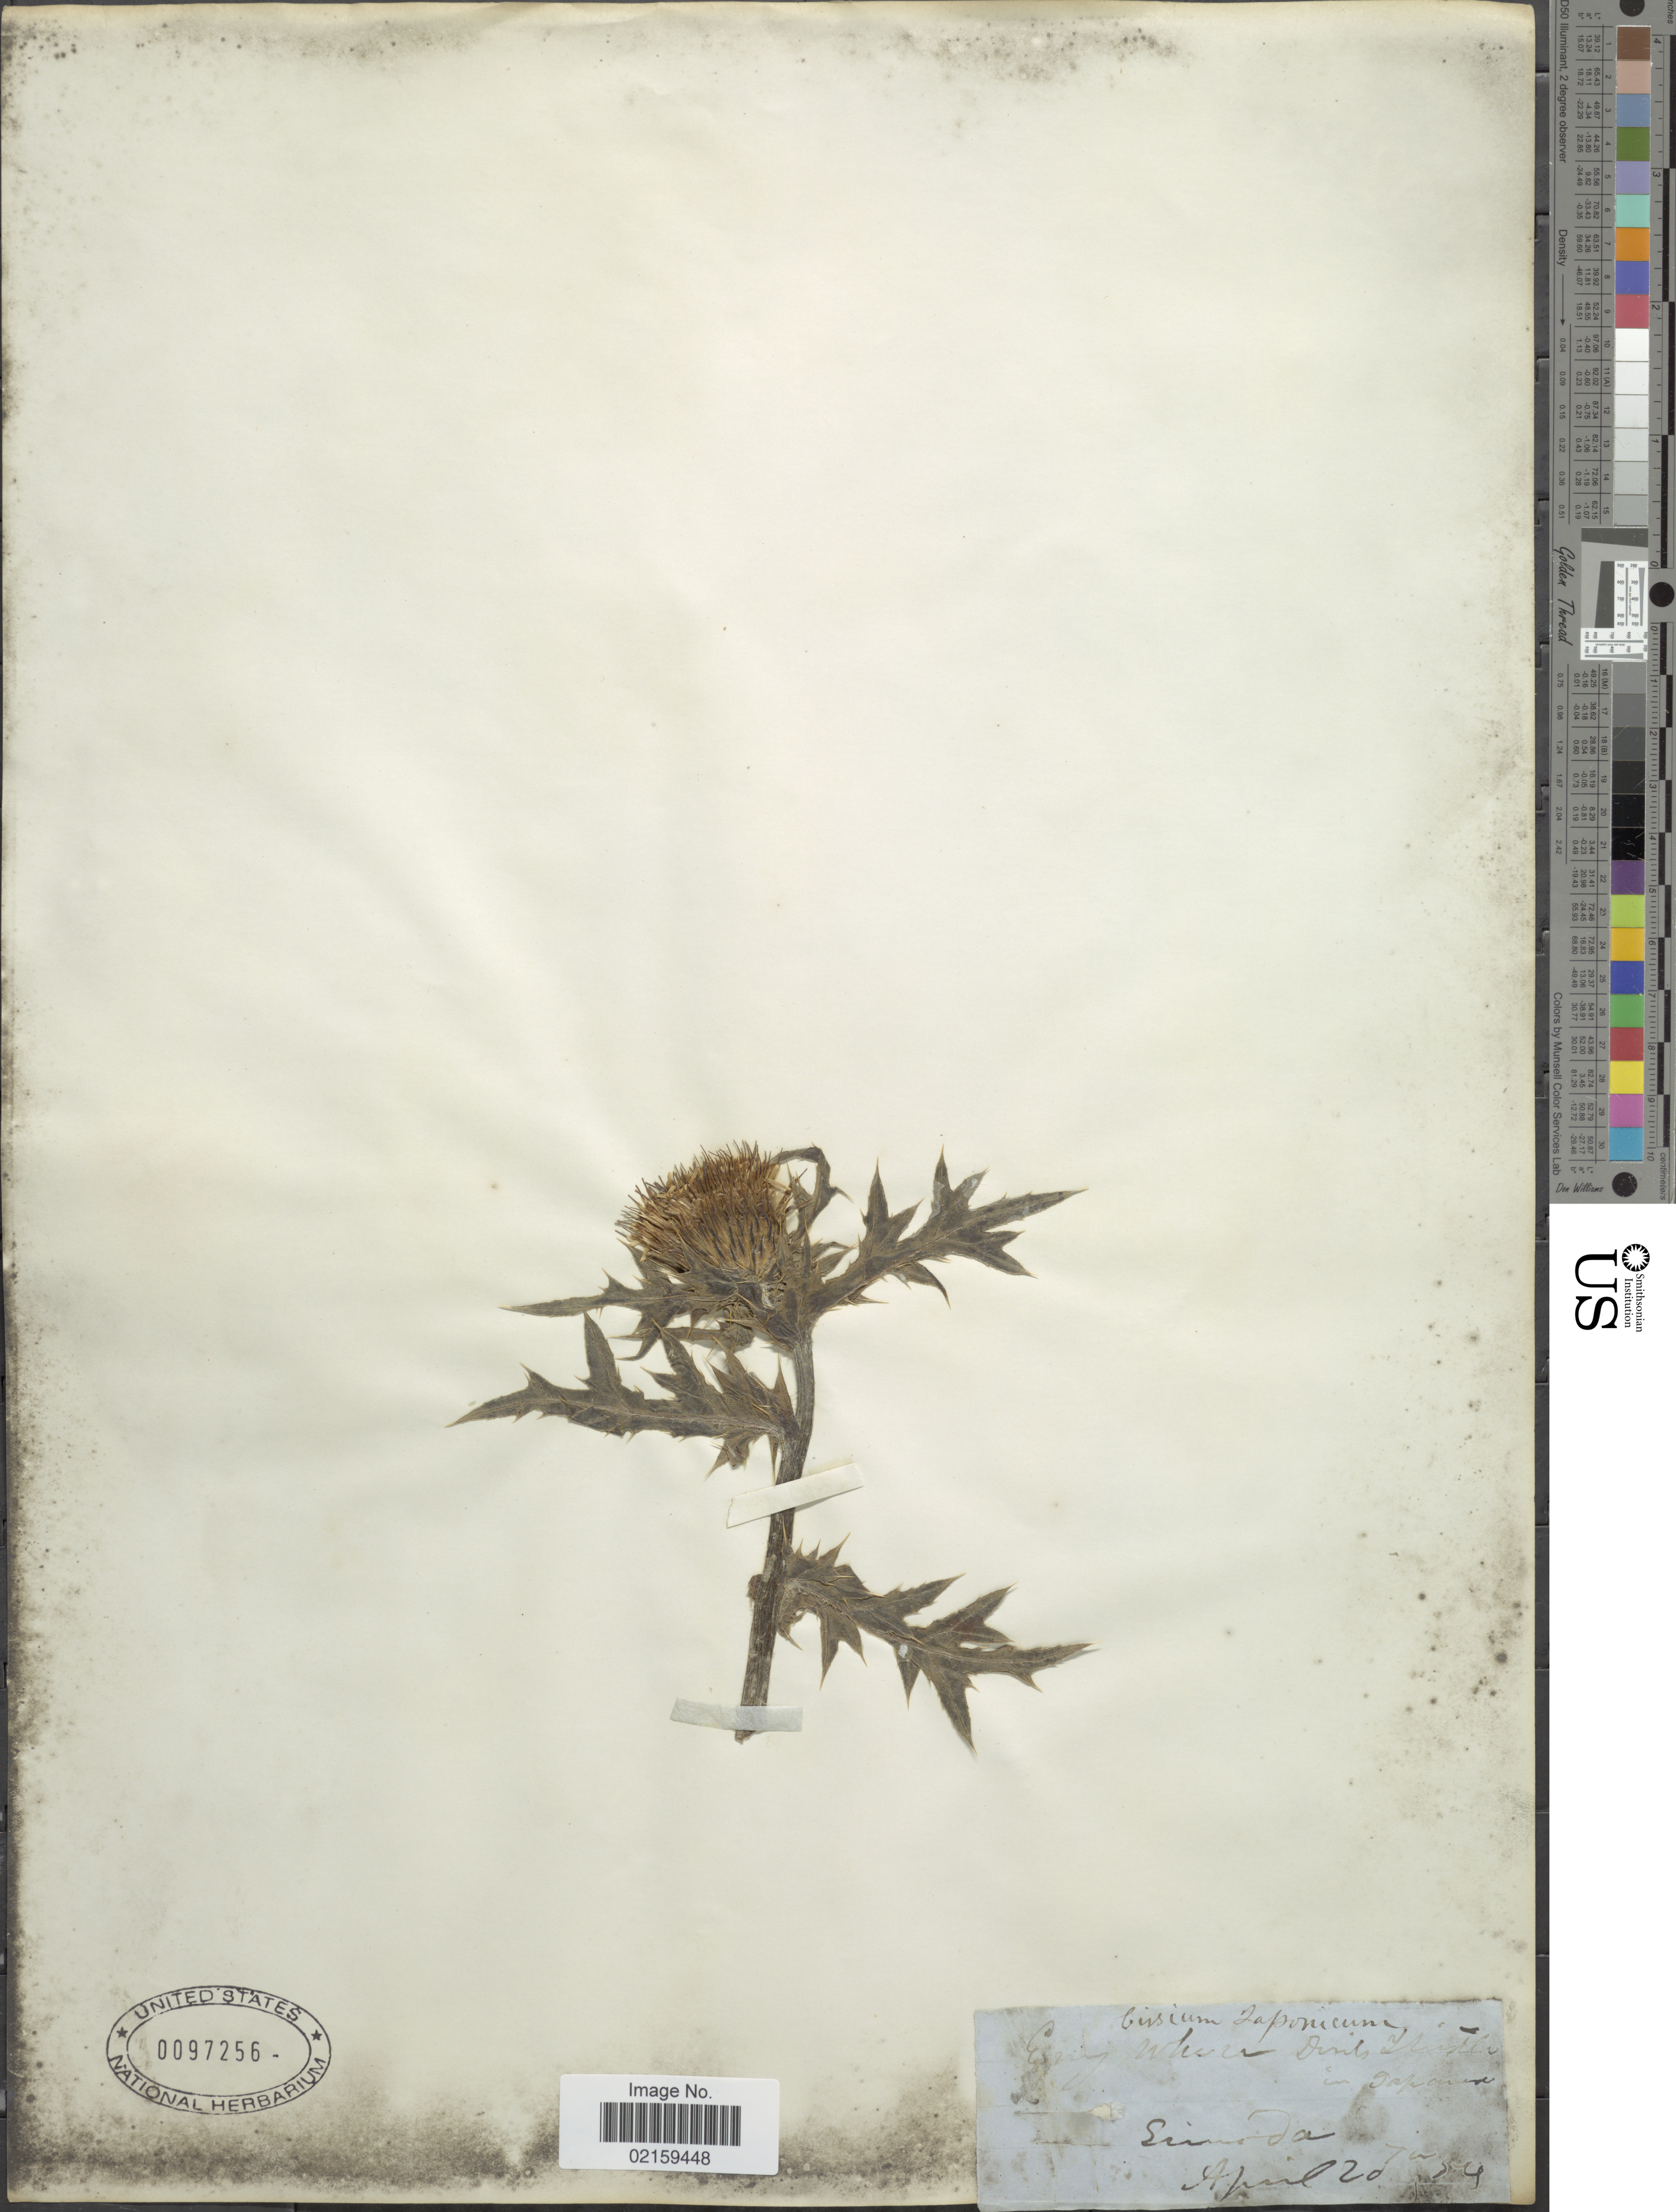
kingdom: Plantae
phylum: Tracheophyta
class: Magnoliopsida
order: Asterales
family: Asteraceae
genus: Cirsium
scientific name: Cirsium japonicum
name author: DC.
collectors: Simada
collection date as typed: Transcribed d/m/y: 20/4/54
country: Japan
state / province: Sizuoka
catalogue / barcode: US 97256